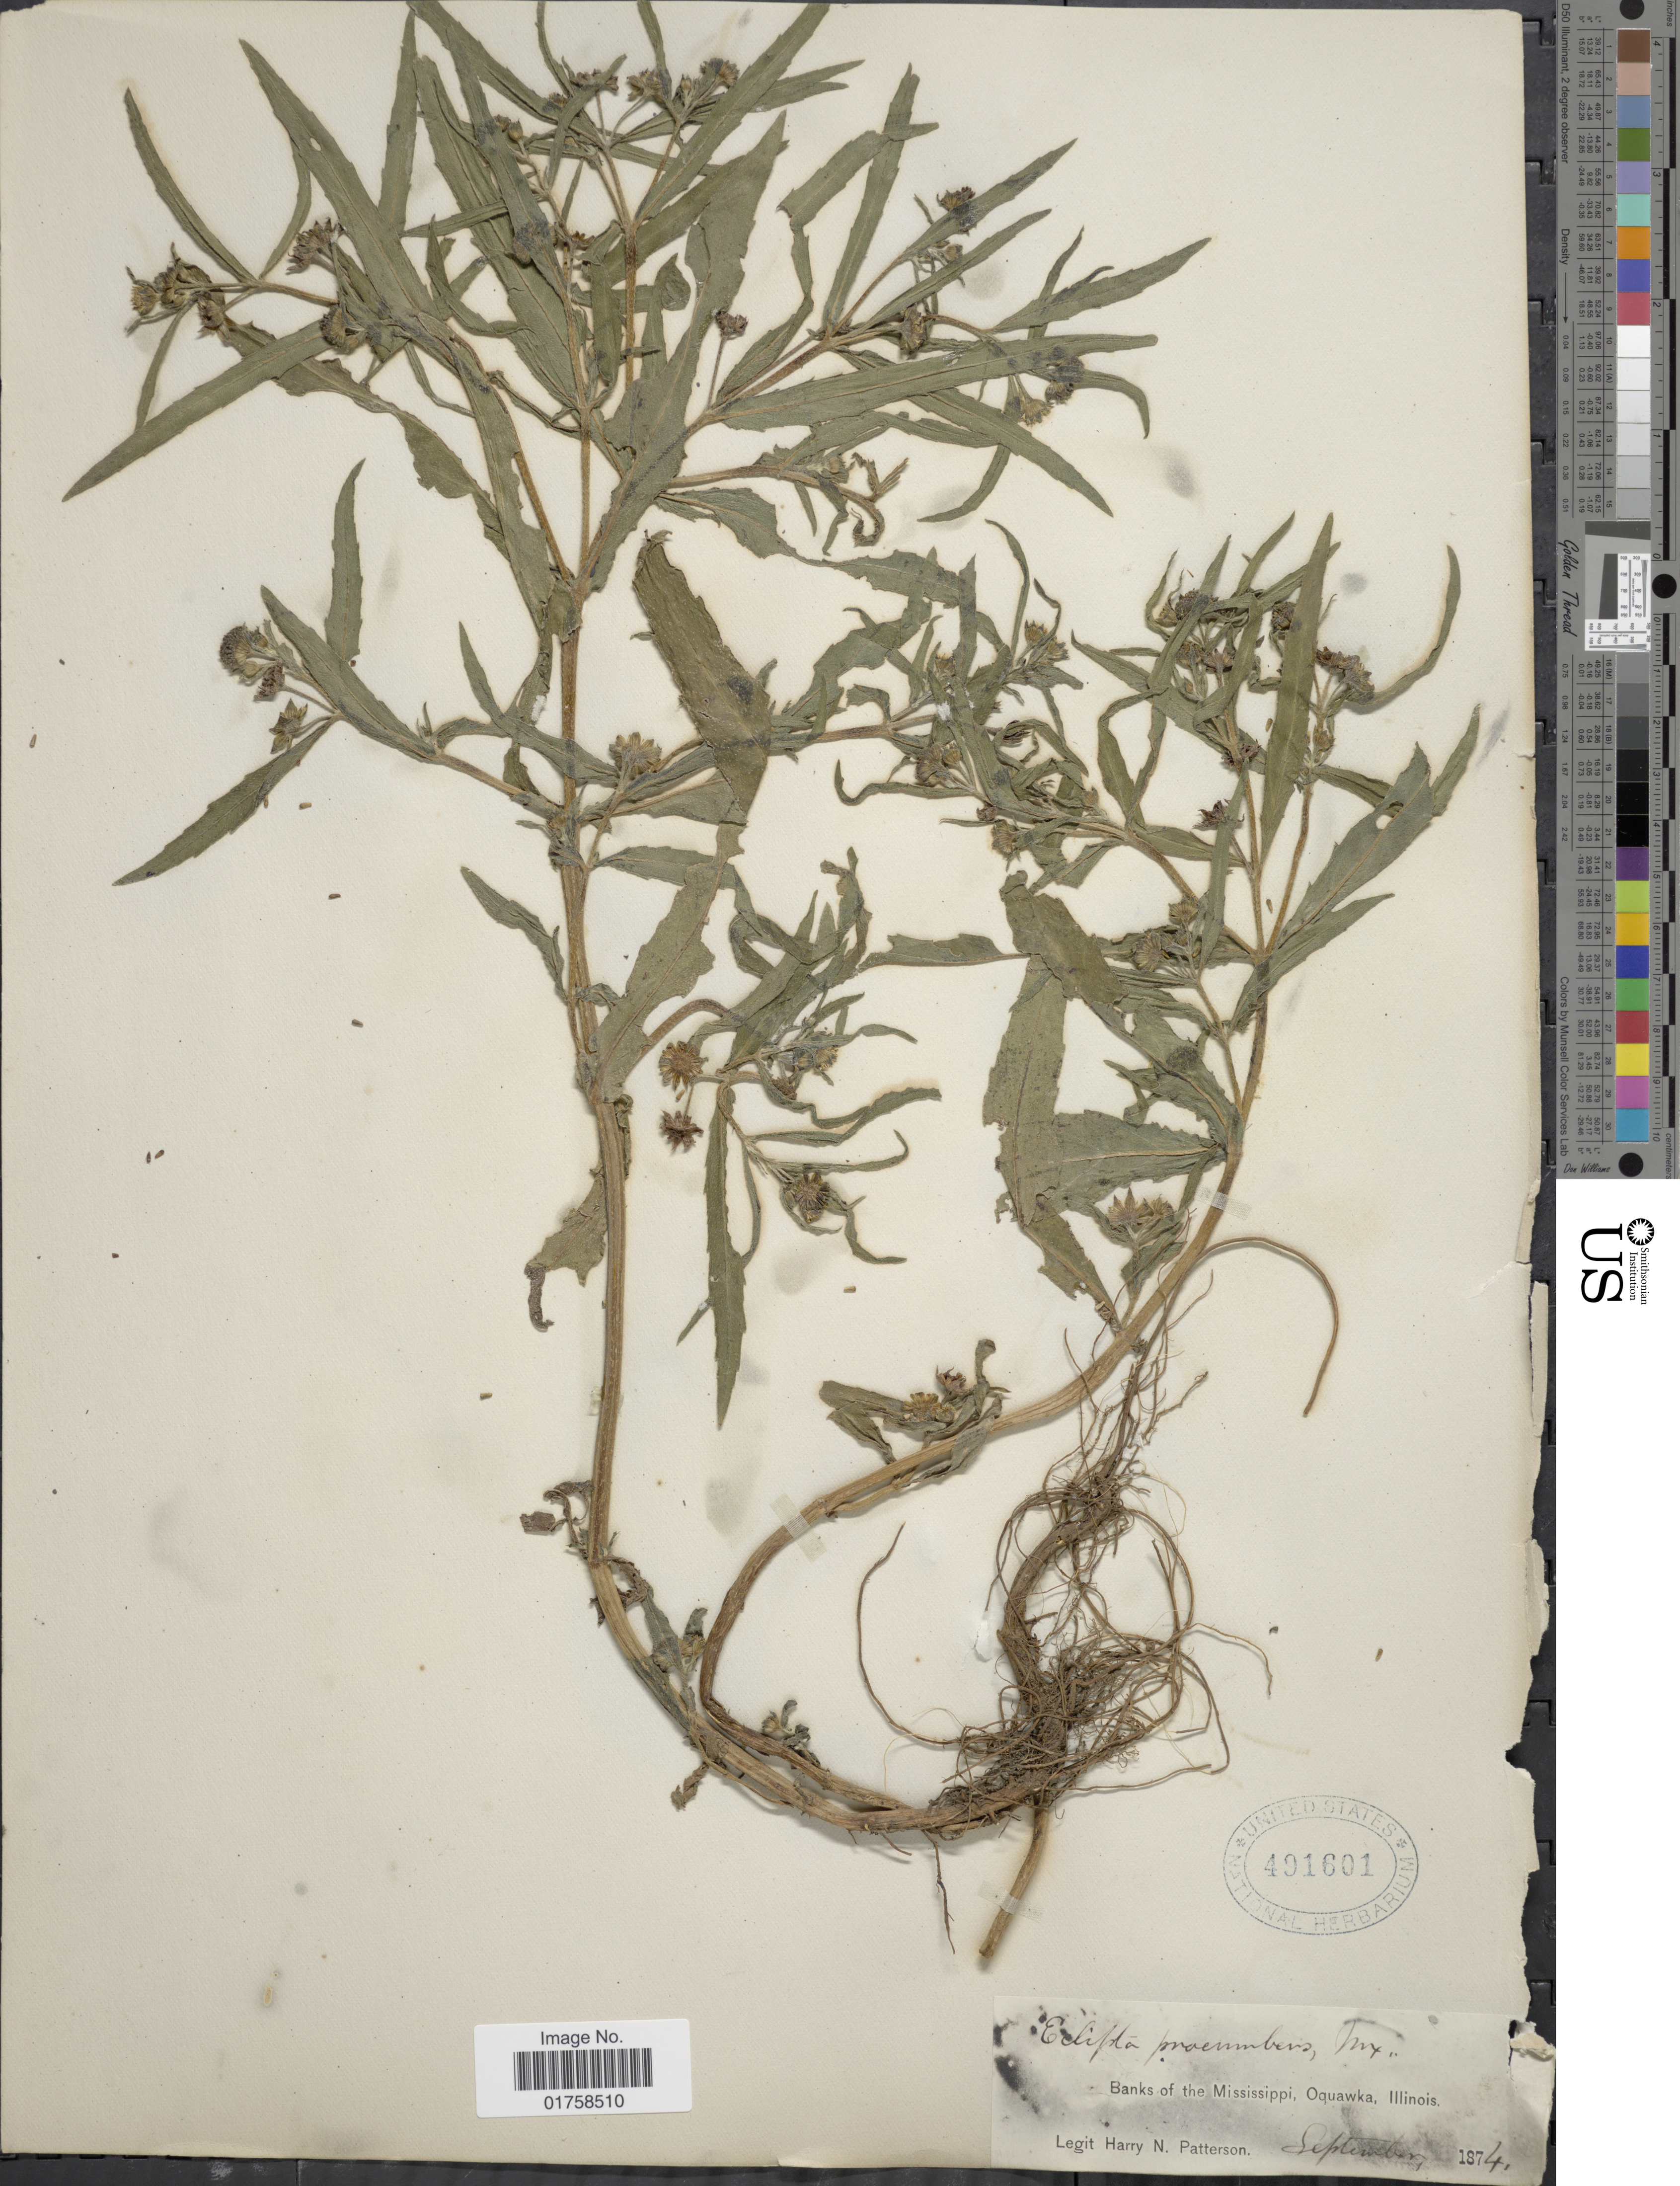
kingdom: Plantae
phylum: Tracheophyta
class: Magnoliopsida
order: Asterales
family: Asteraceae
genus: Eclipta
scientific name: Eclipta alba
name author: (L.) Hassk.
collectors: H. N. Patterson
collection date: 1874-09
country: United States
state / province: Illinois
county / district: Henderson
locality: Banks of the Mississippi, Oquawka, Illinois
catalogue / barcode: US 491601